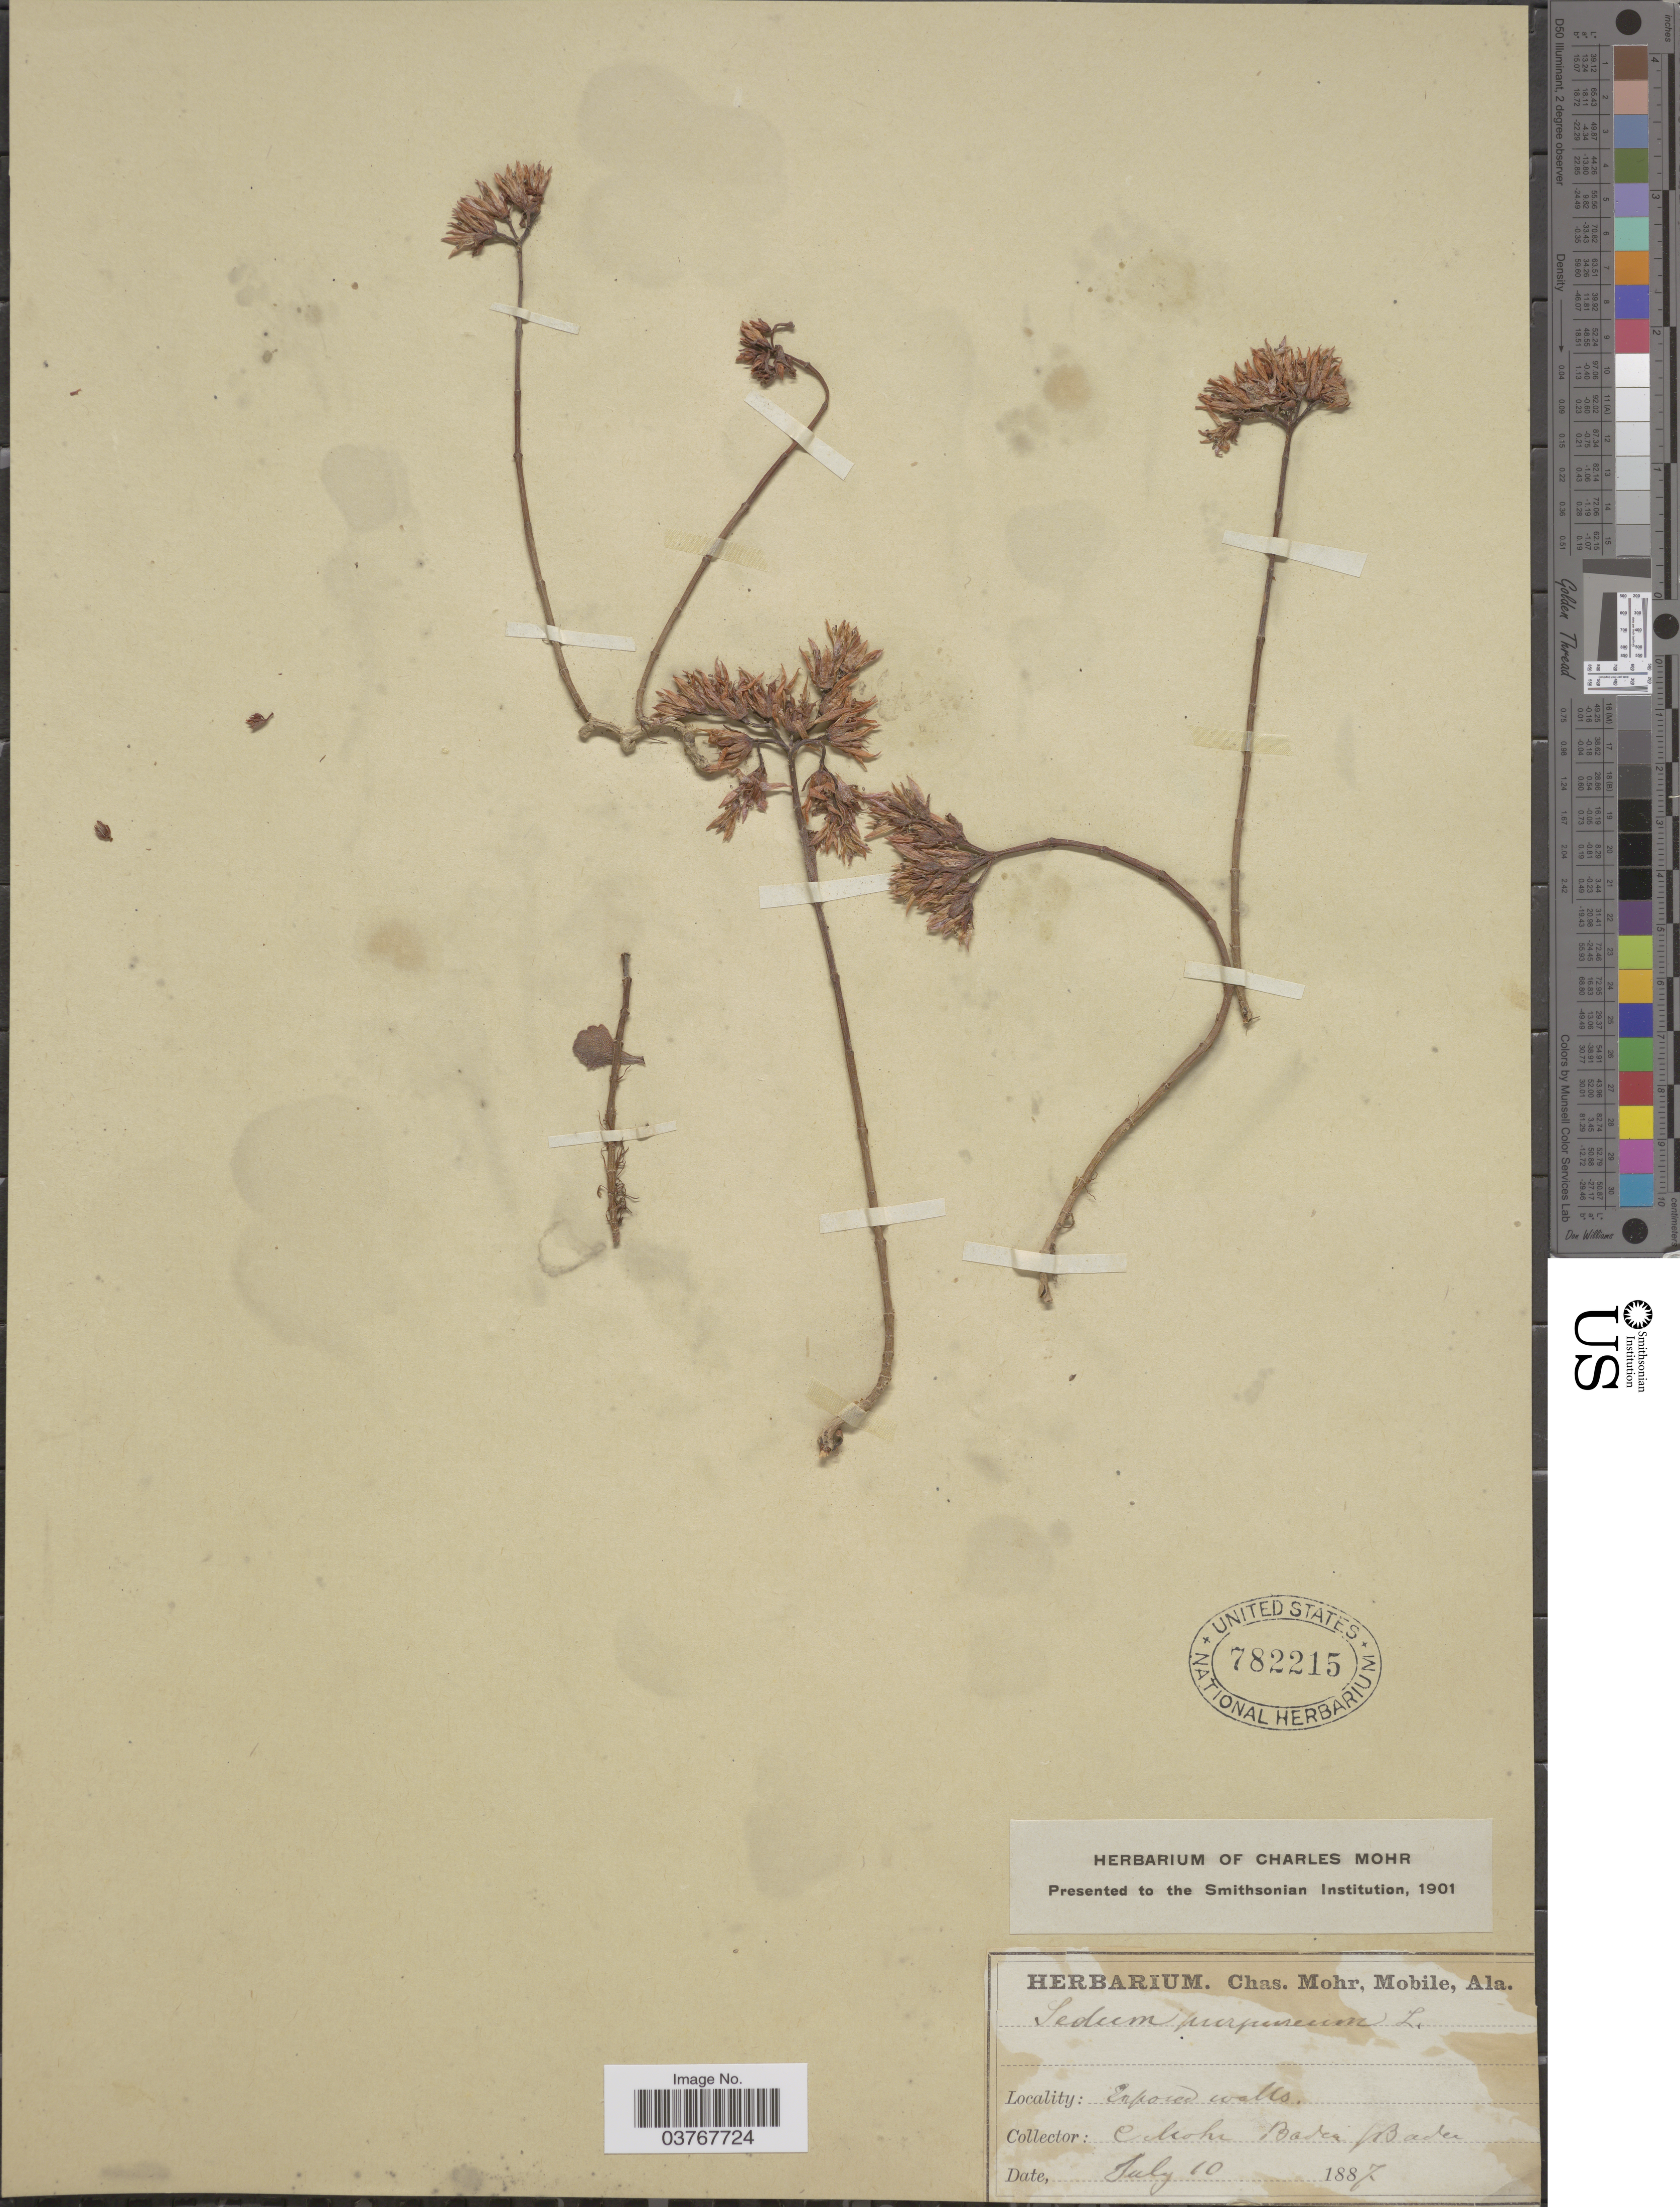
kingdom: Plantae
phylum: Tracheophyta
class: Magnoliopsida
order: Saxifragales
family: Crassulaceae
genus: Sedum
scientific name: Sedum purpureum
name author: (L.) Schult.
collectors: Mohr, C. T. (herbarium)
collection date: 1887-07-10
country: Germany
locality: Baden Baden.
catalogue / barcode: US 782215